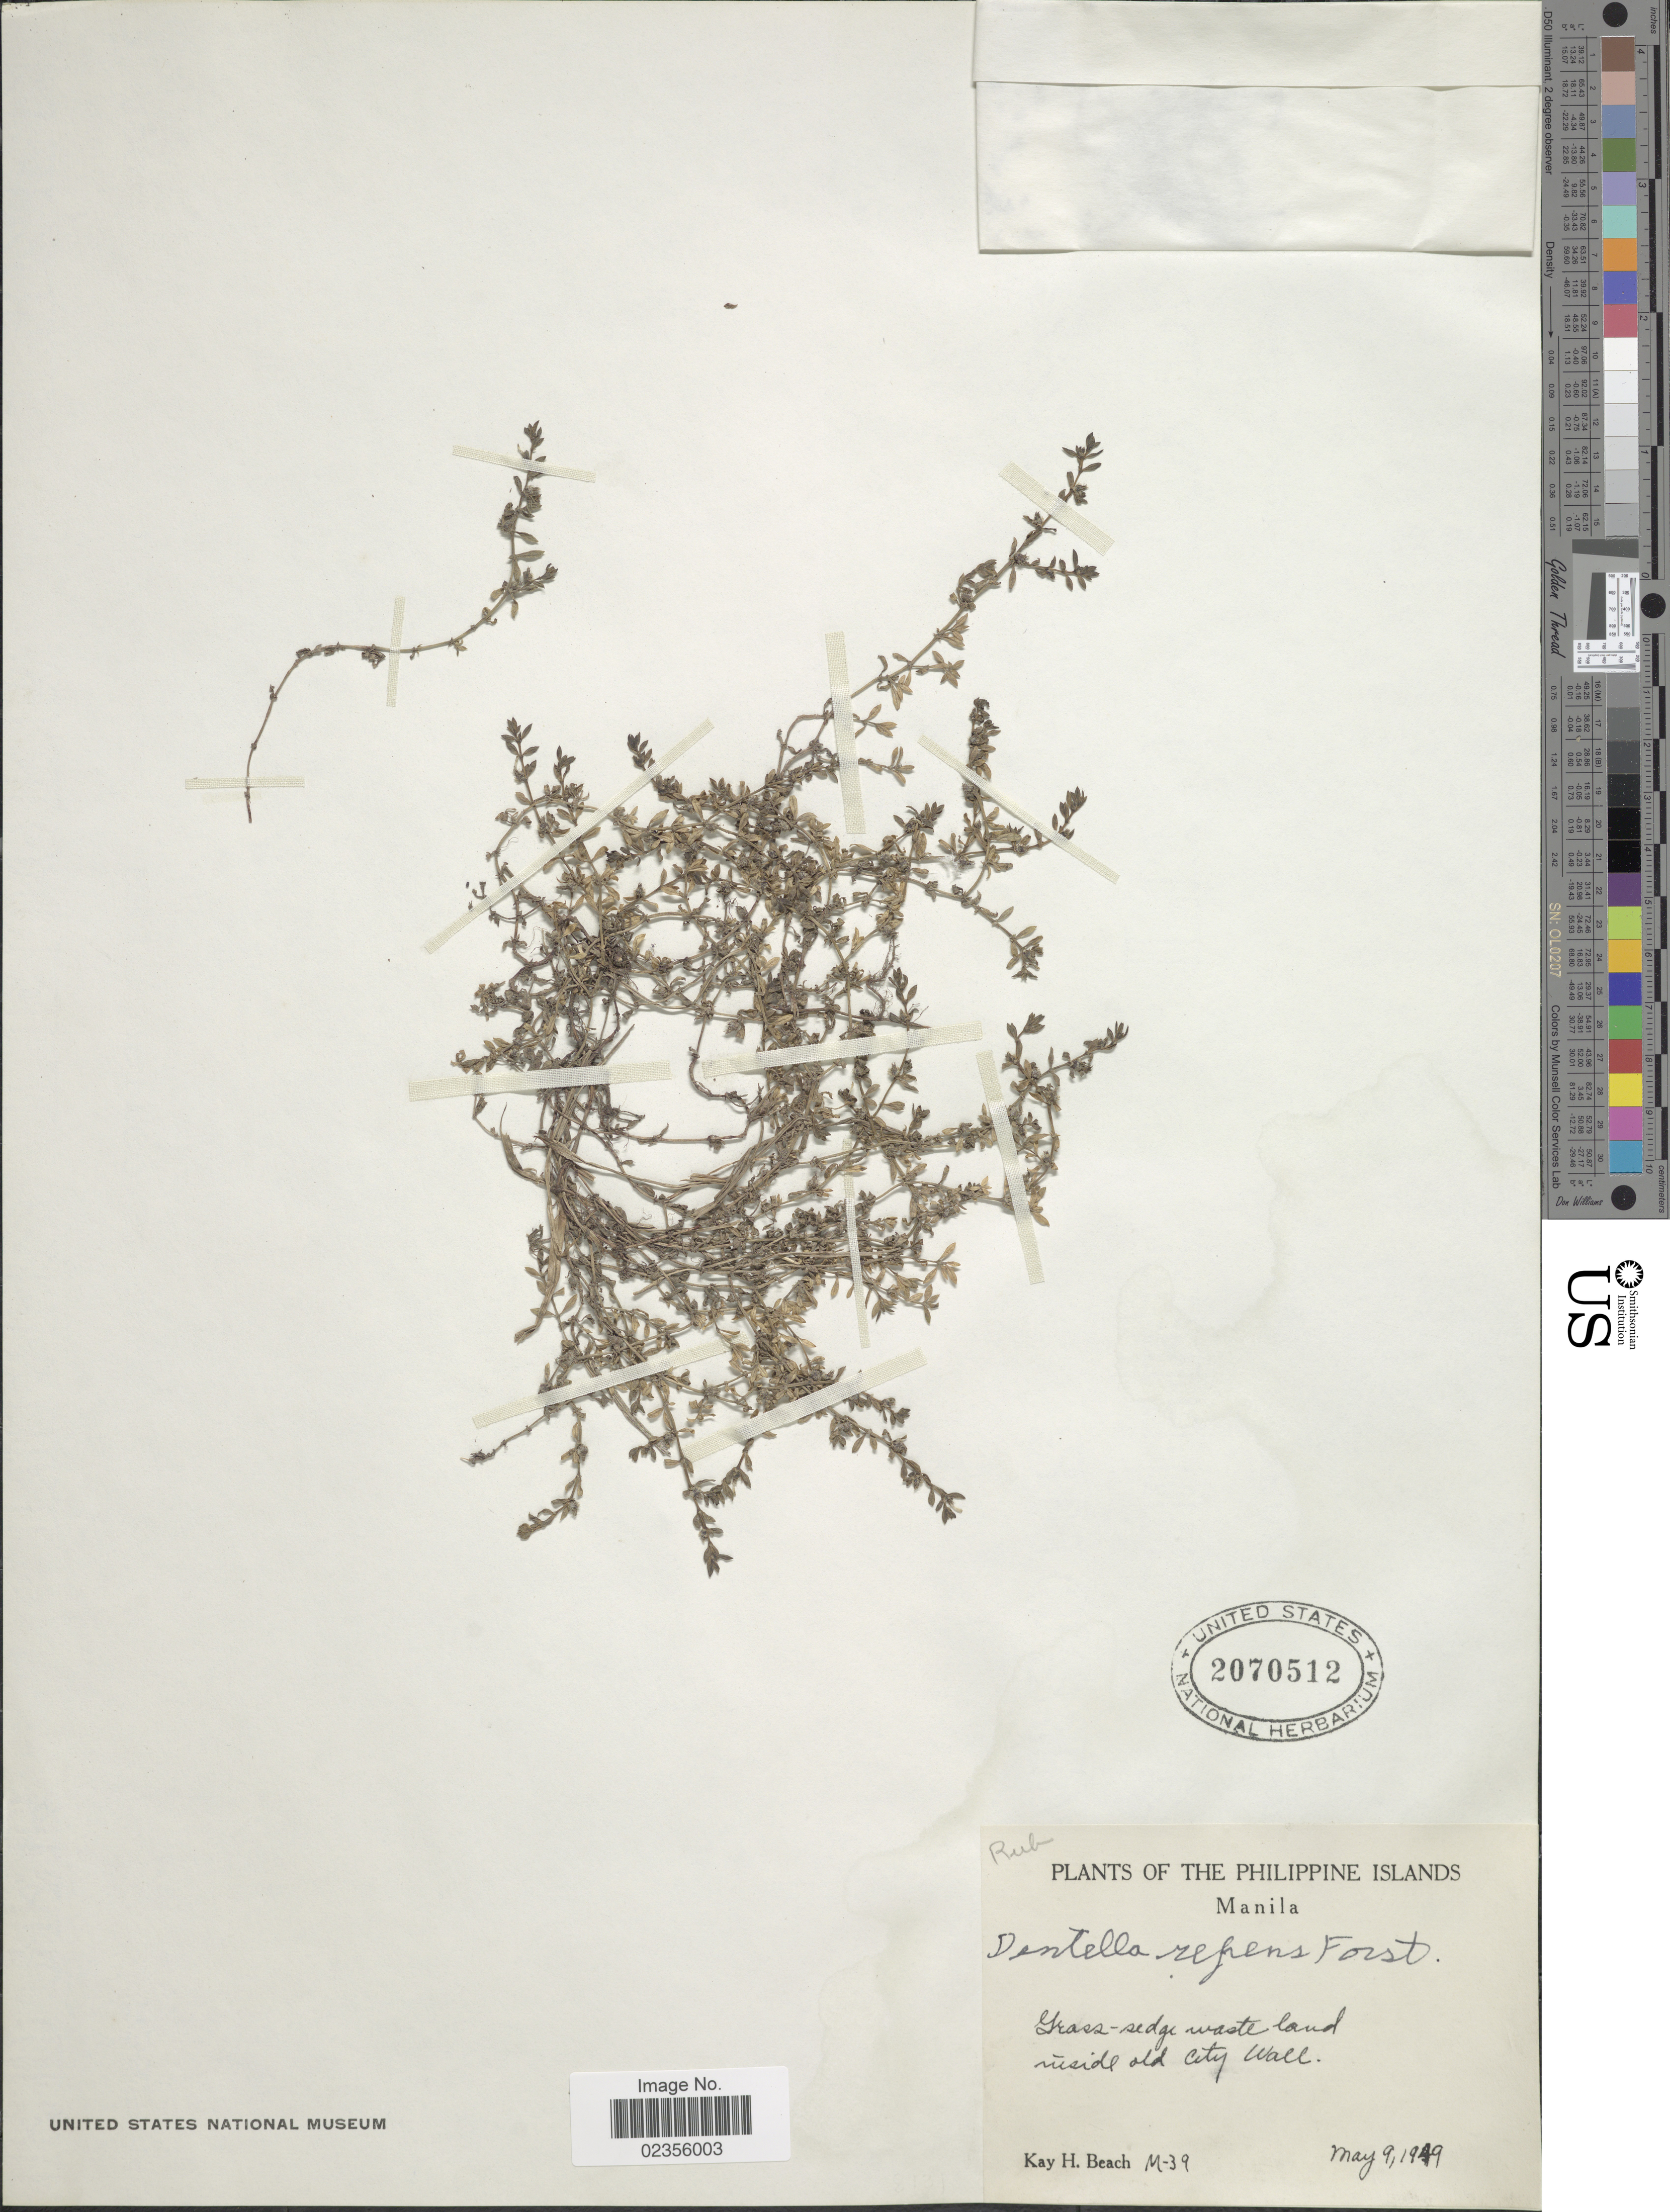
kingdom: Plantae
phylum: Tracheophyta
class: Magnoliopsida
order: Gentianales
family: Rubiaceae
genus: Dentella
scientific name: Dentella repens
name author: J.R. Forst. & G. Forst.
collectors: K. H. Beach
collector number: M-39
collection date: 1949-05-09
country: Philippines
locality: Philippine Islands. Manila. Grass-sedge waste land inside old City Wall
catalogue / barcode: US 2070512